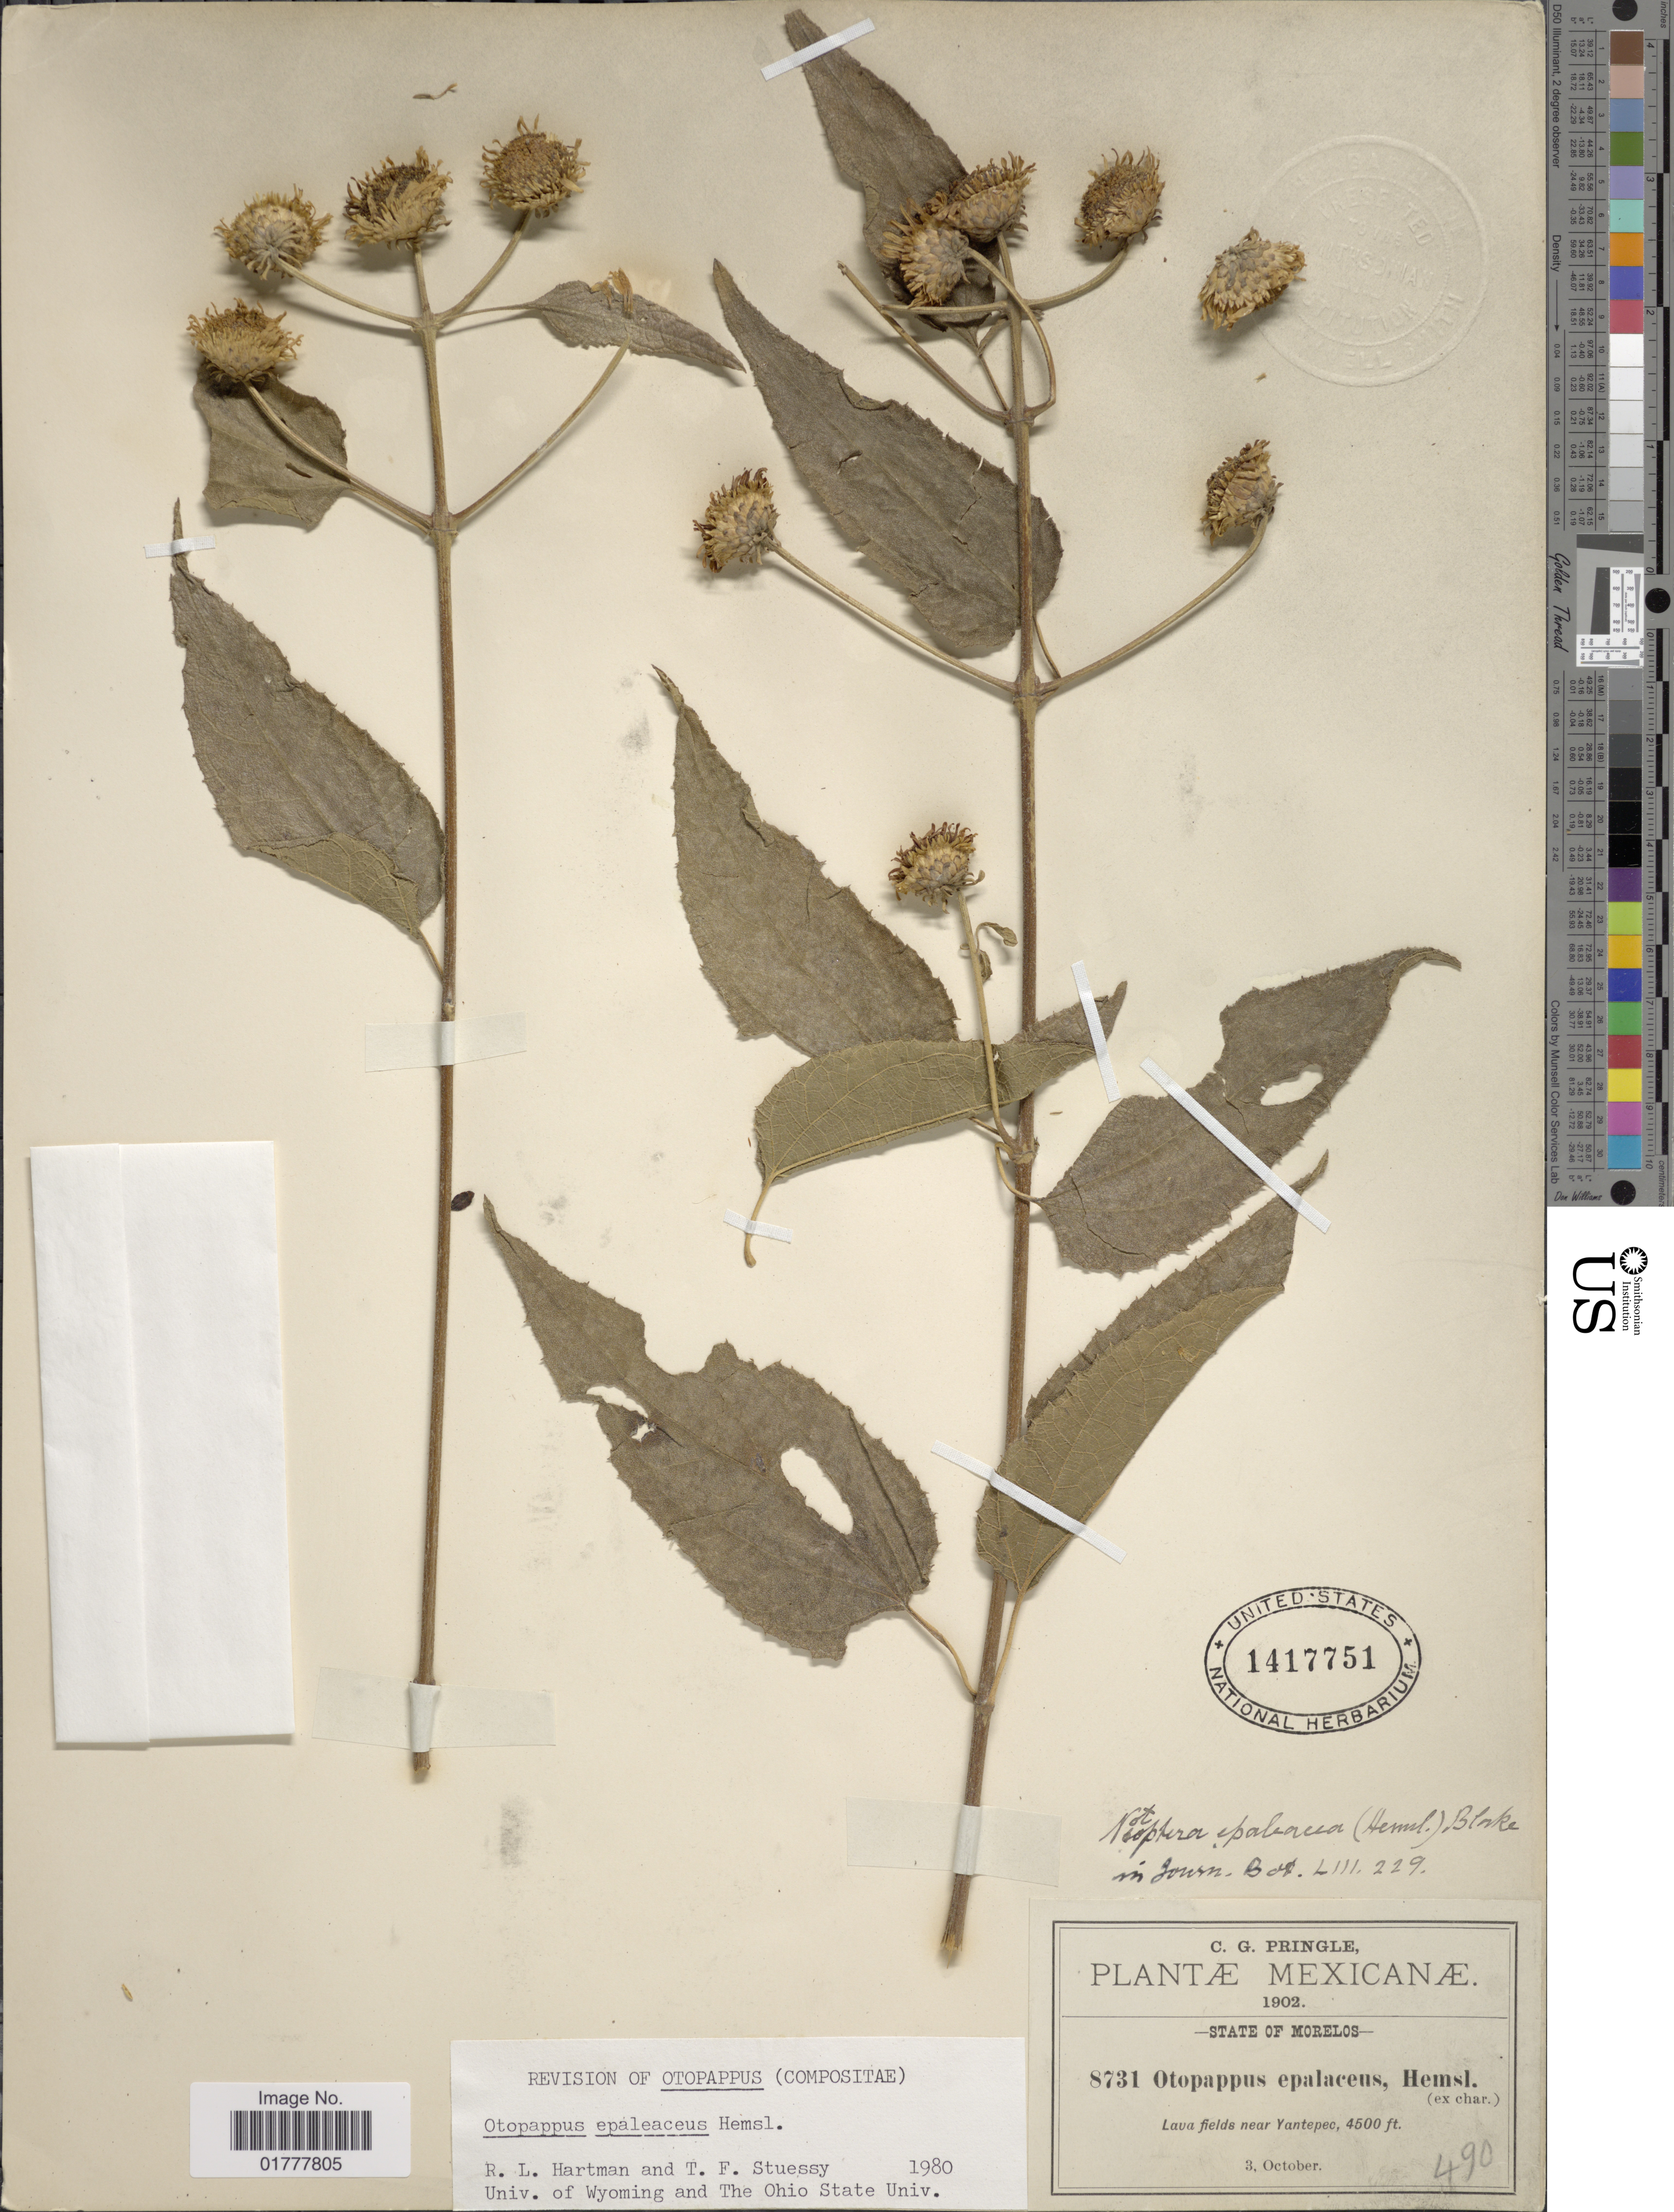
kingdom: Plantae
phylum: Tracheophyta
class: Magnoliopsida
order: Asterales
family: Asteraceae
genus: Otopappus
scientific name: Otopappus epaleaceus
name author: Hemsl.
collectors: C. G. Pringle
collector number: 8731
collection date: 1902-10-03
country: Mexico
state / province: Morelos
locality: State of Morelos. Lava fields near Yantepec.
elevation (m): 1372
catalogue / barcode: US 1417751